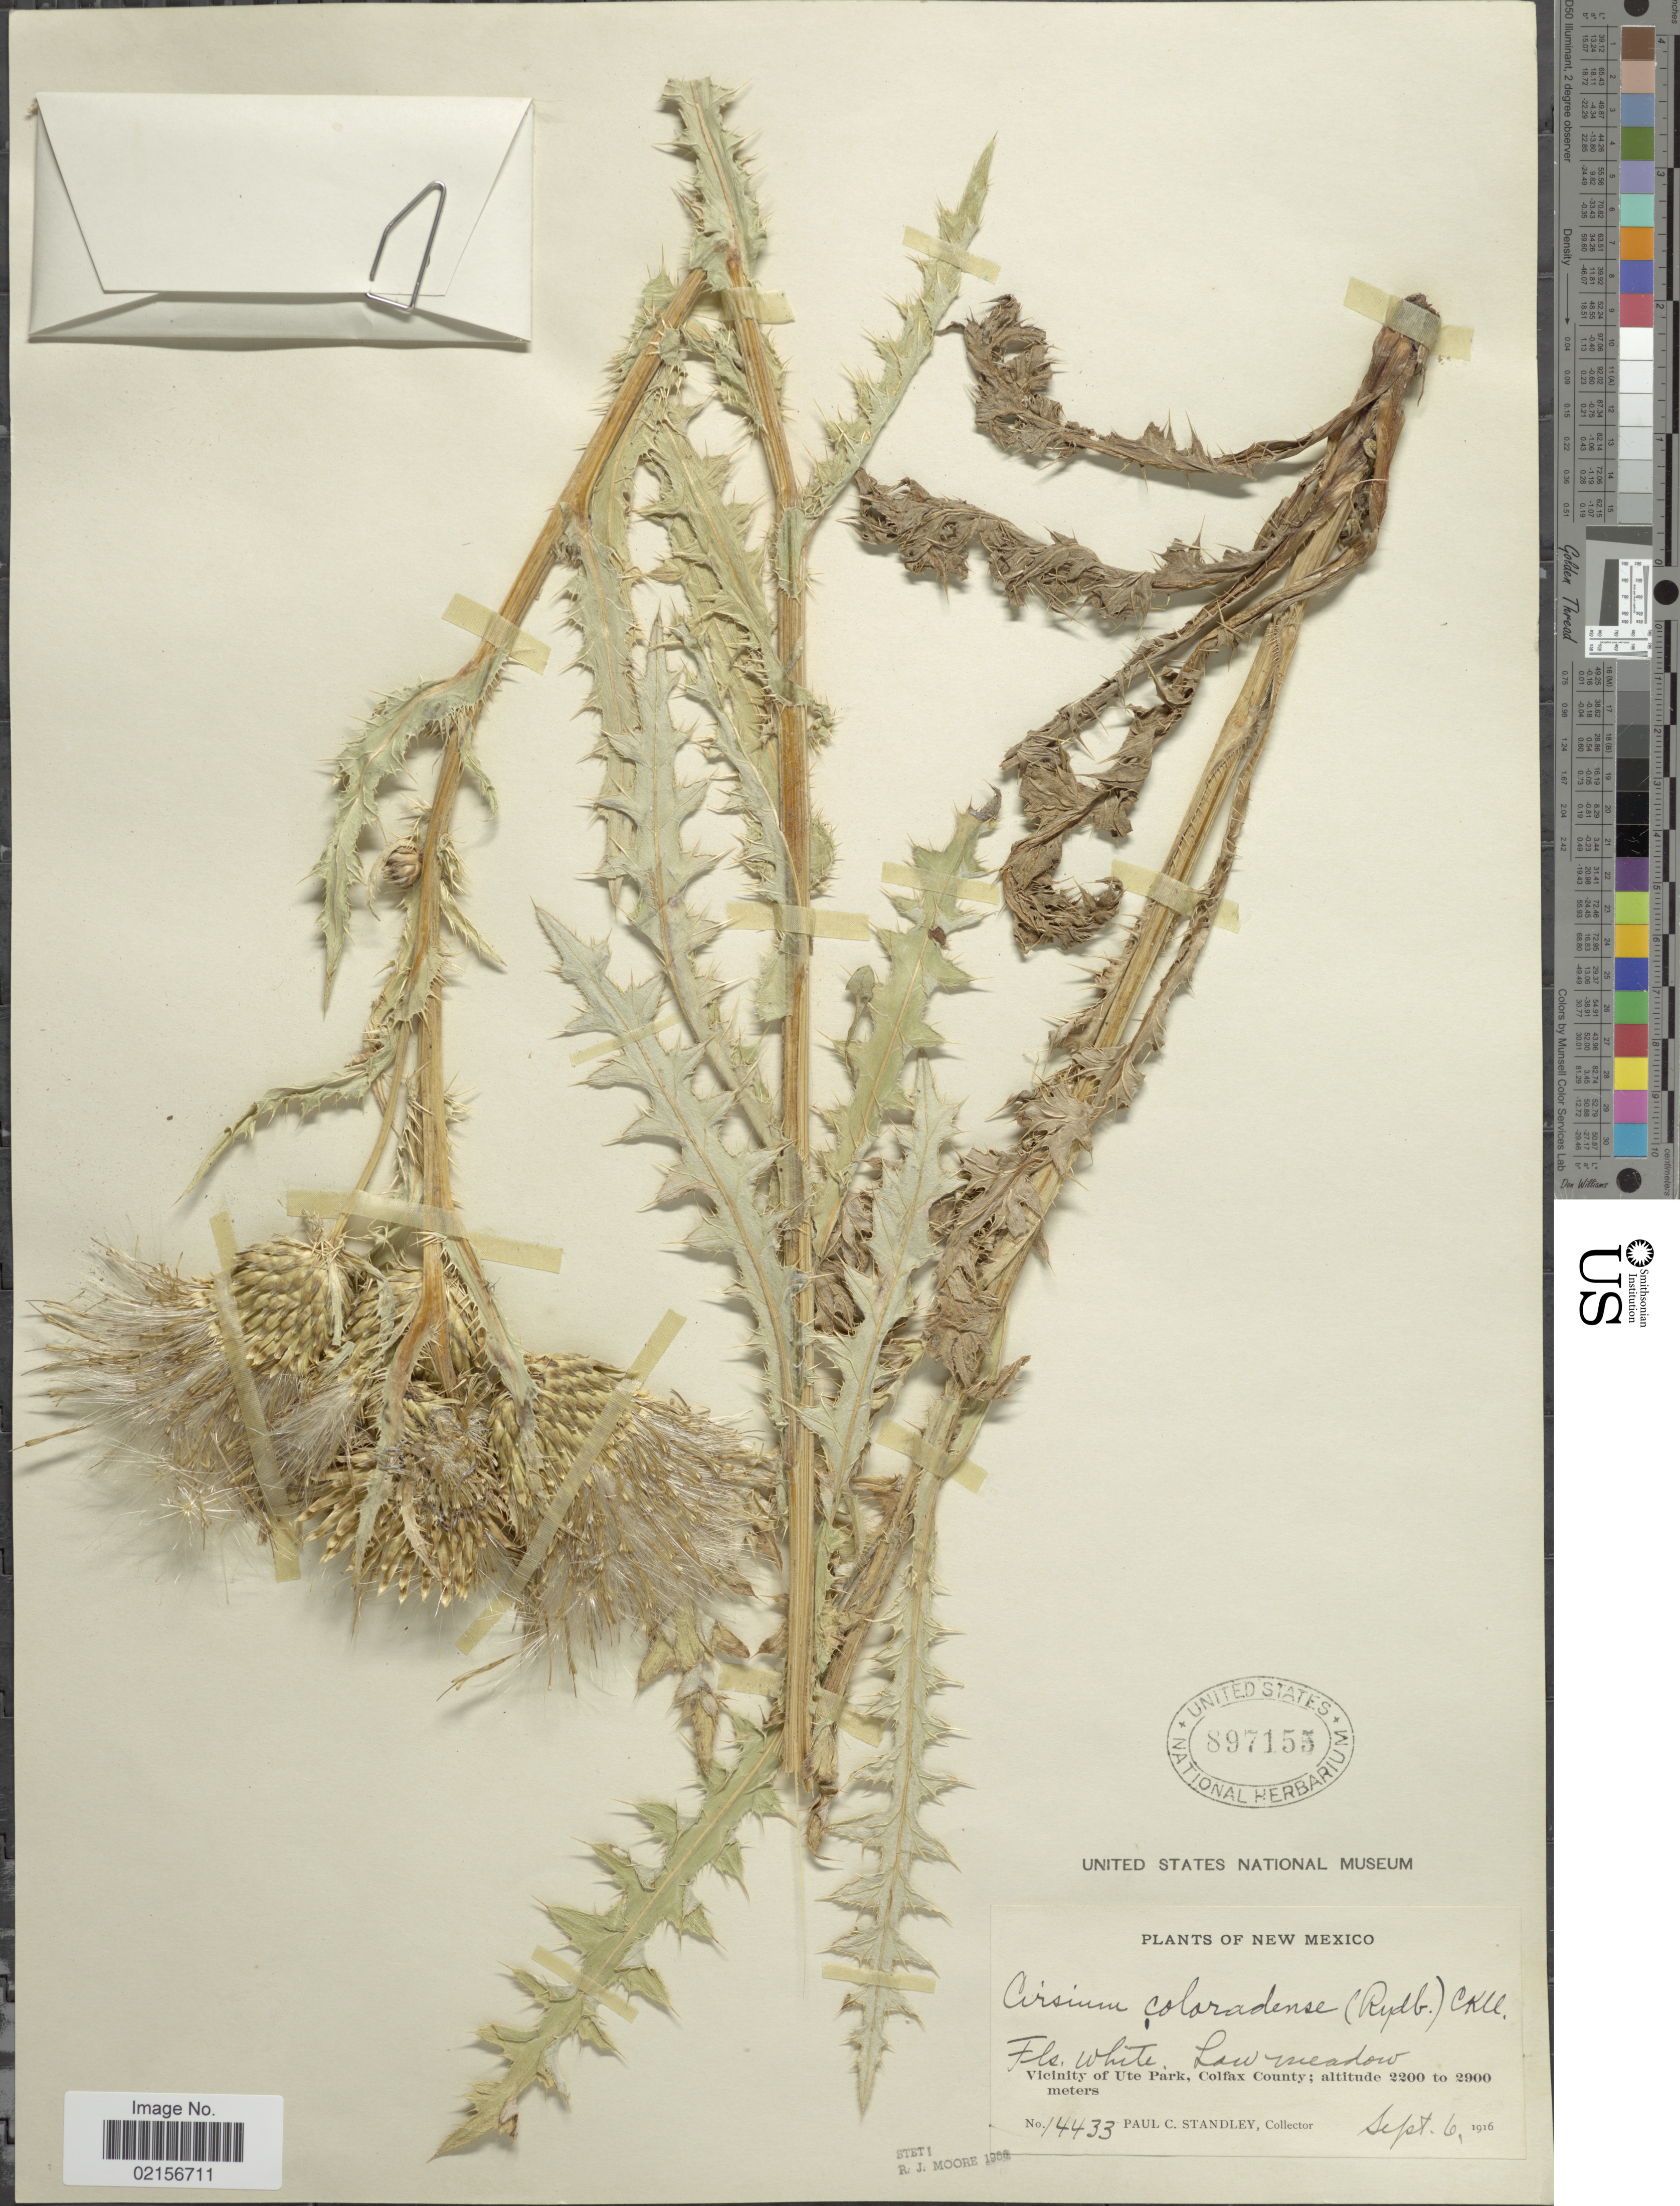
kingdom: Plantae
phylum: Tracheophyta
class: Magnoliopsida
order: Asterales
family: Asteraceae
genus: Cirsium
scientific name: Cirsium scariosum var. coloradense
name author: (Rydb.) D.J. Keil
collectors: P. C. Standley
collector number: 14433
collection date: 1916-09-06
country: United States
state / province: New Mexico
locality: Low meadow, Vicinity of Ute Park, Colfax County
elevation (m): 2200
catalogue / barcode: US 897155